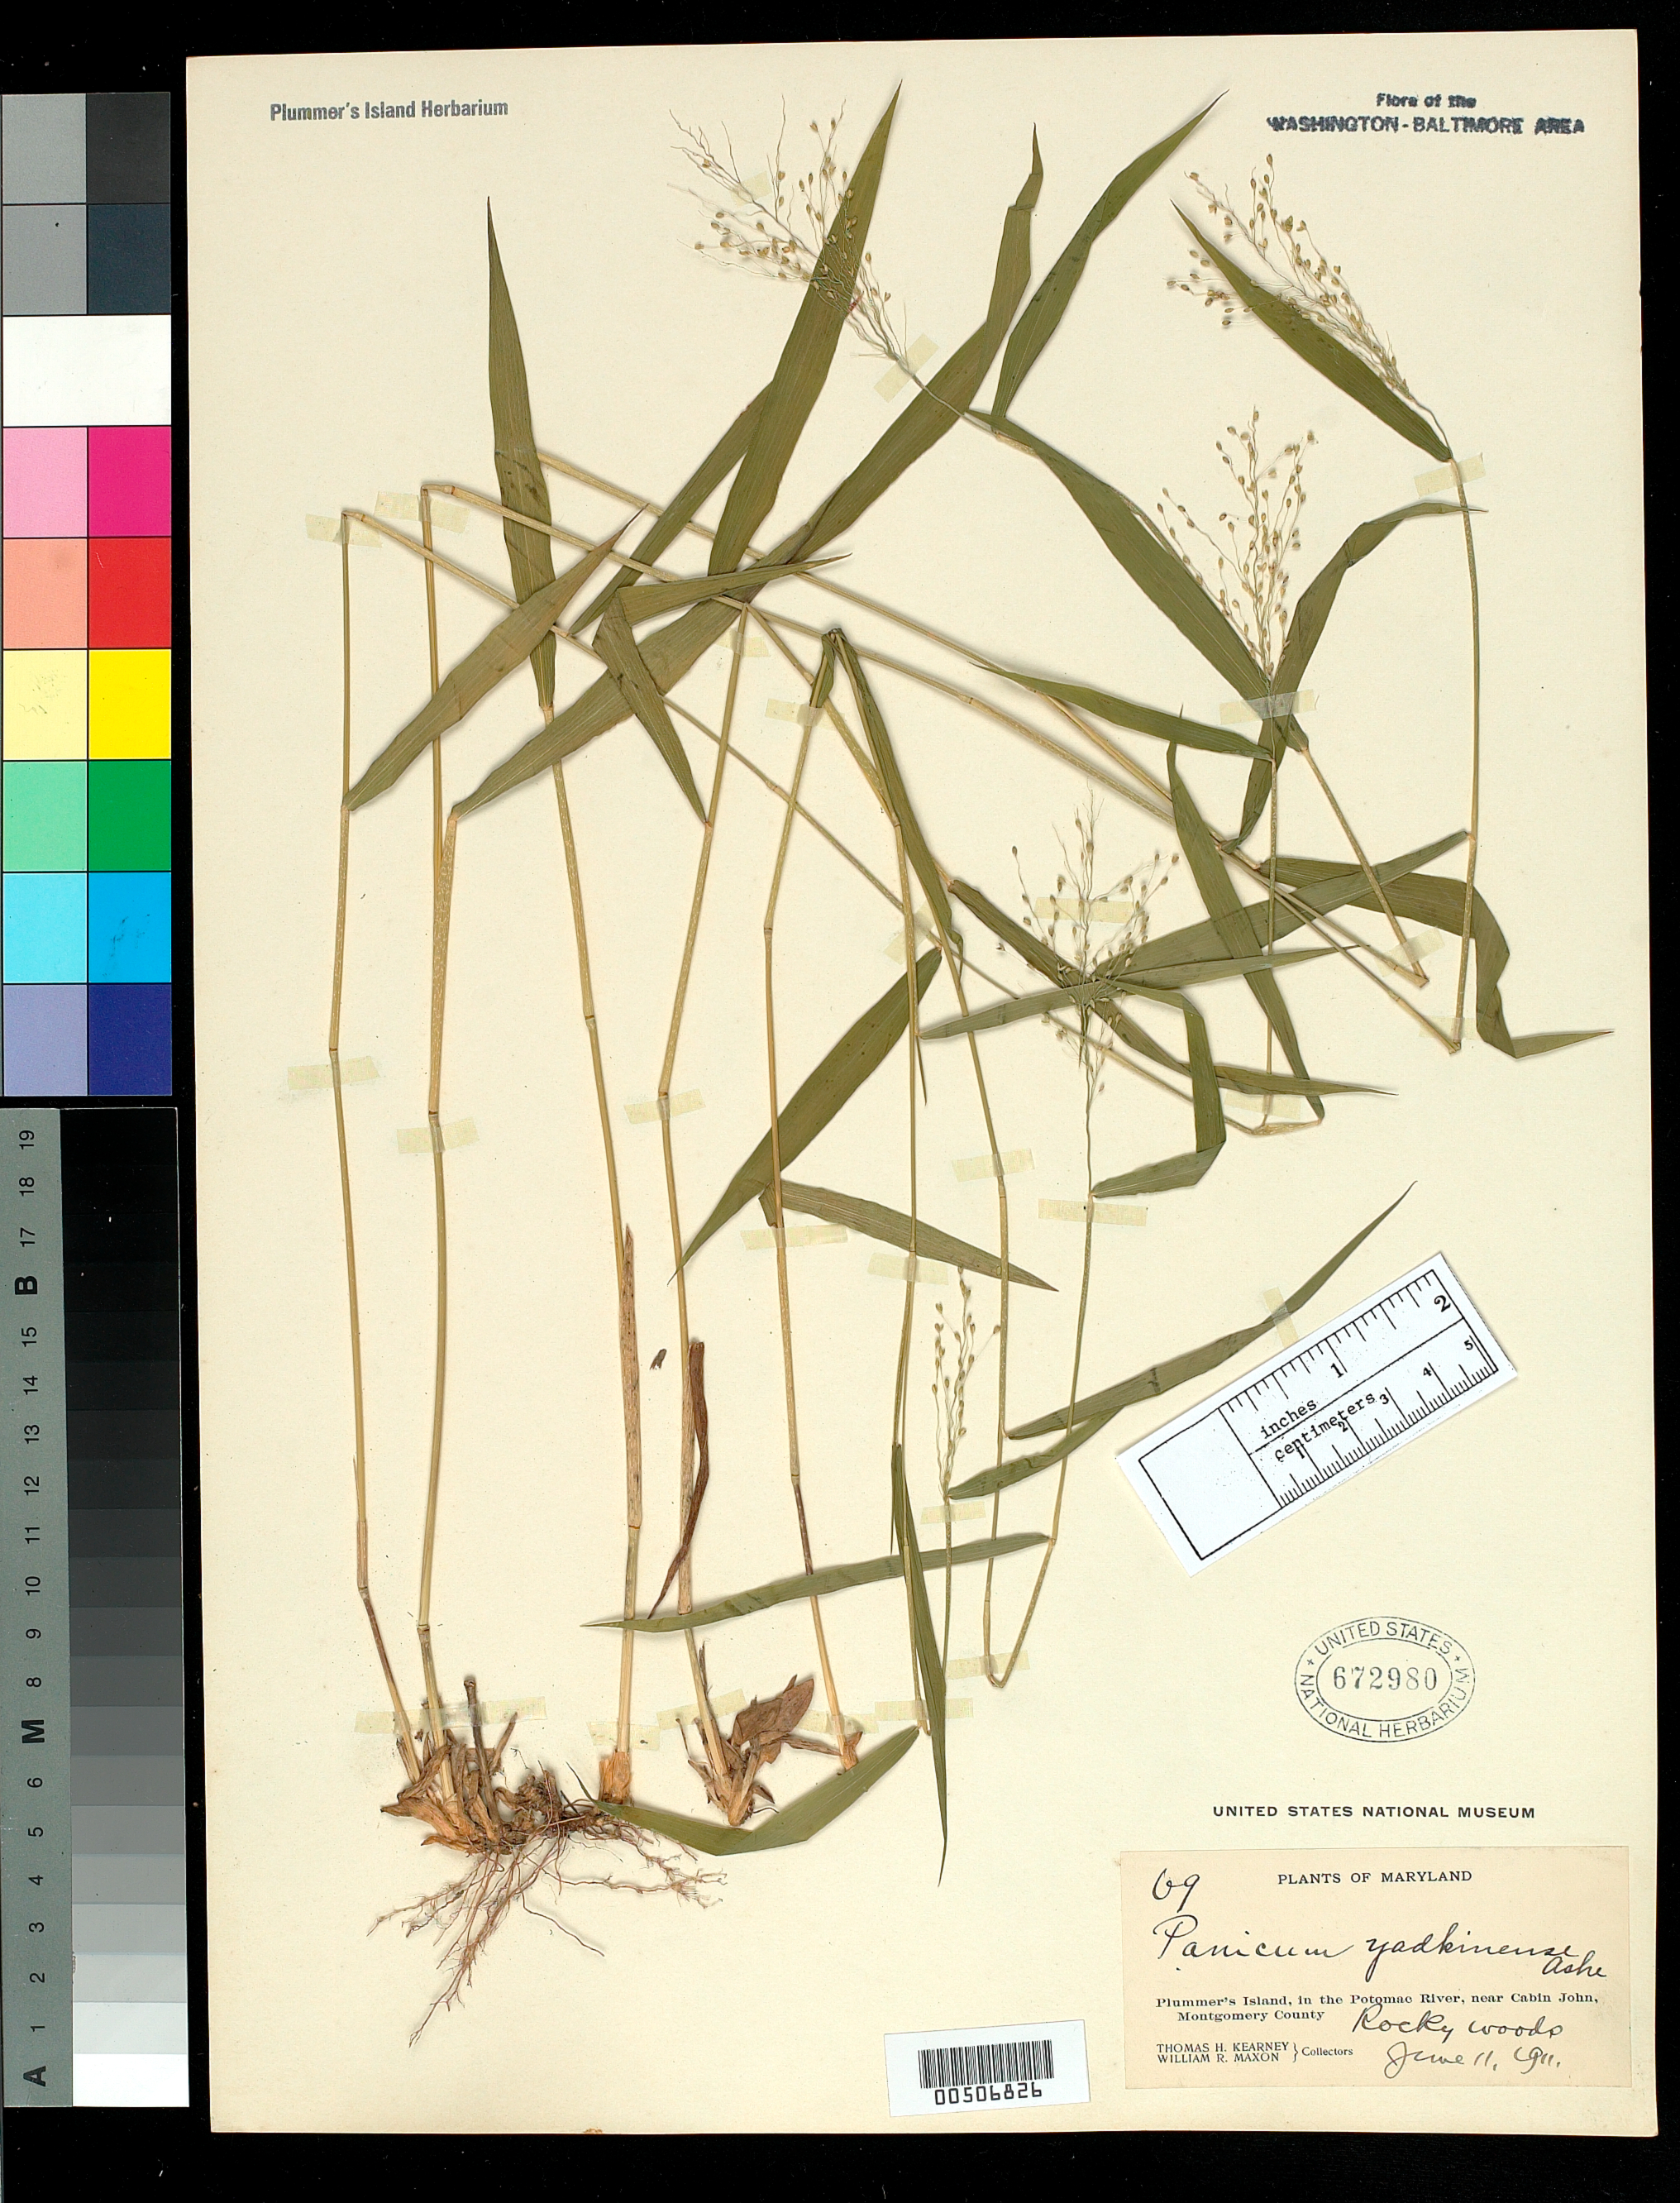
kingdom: Plantae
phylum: Tracheophyta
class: Liliopsida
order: Poales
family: Poaceae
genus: Dichanthelium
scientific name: Dichanthelium dichotomum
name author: (L.) Gould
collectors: T. H. Kearney & W. R. Maxon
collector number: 09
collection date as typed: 11 Jun 1911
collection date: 1911-06-11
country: United States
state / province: Maryland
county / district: Montgomery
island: Plummers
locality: Plummers Island in the Potomac near Cabin John Plummers Island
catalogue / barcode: US 672980